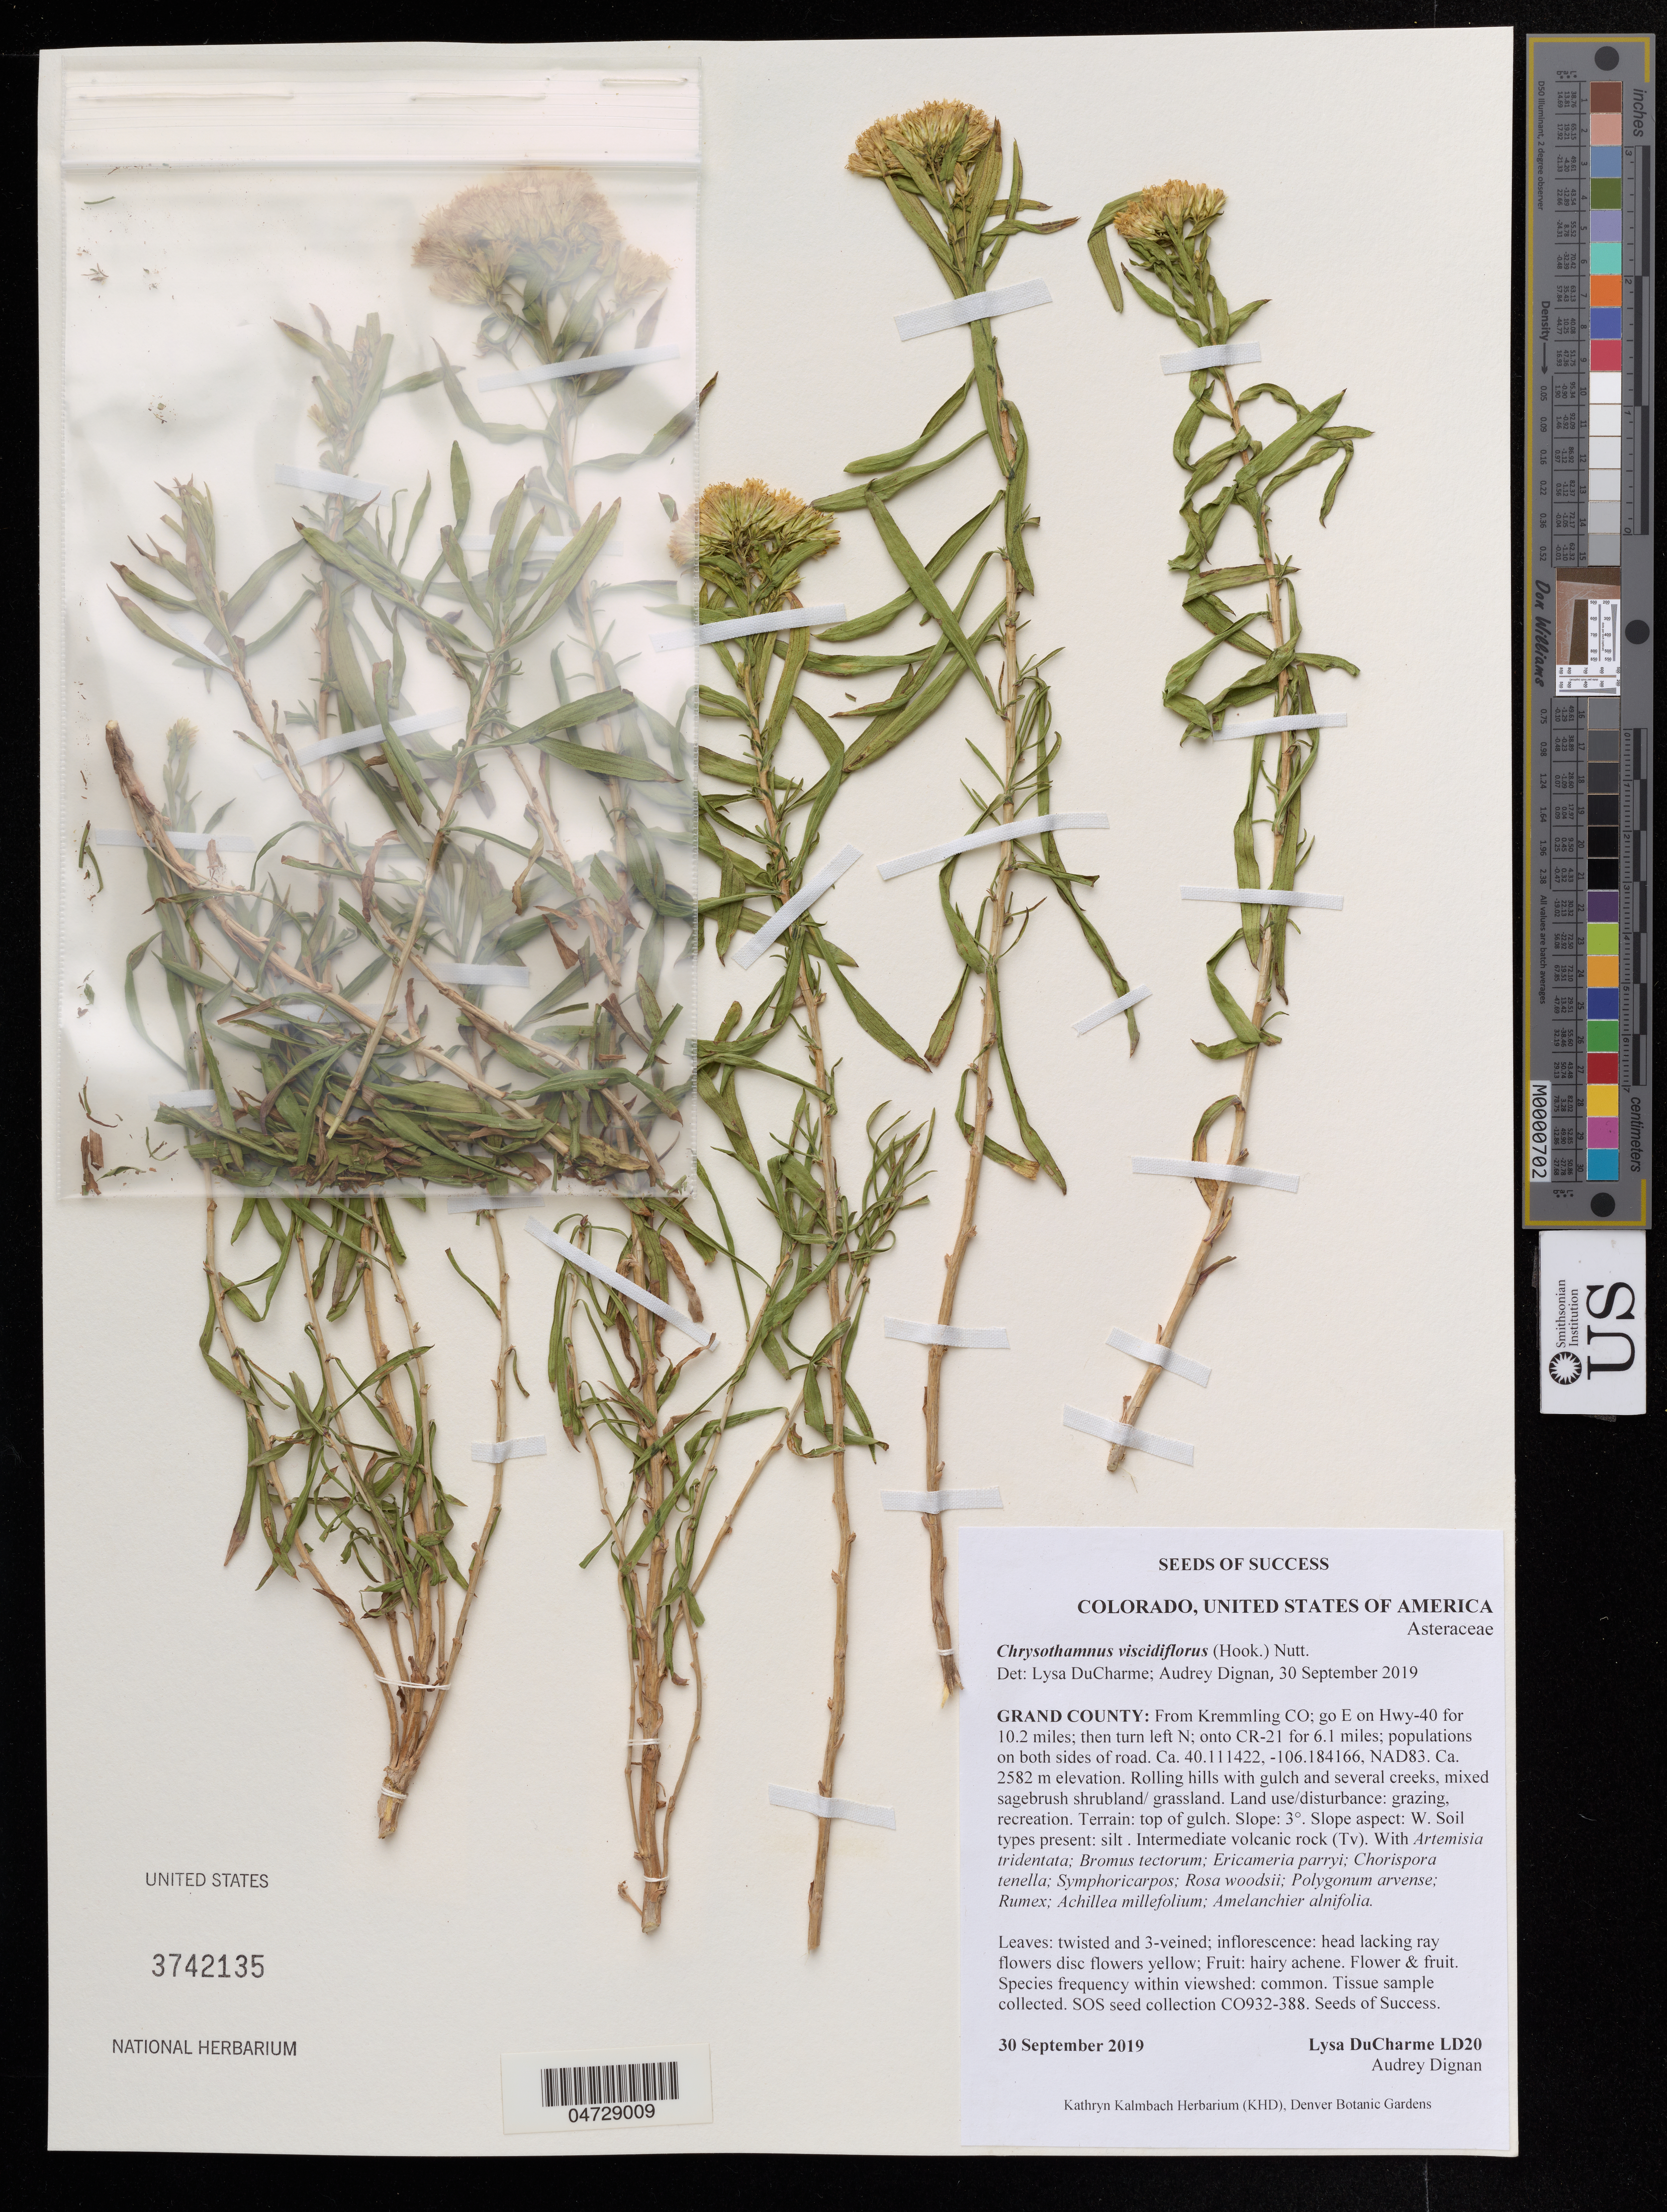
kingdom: Plantae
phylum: Tracheophyta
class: Magnoliopsida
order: Asterales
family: Asteraceae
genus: Chrysothamnus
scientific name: Chrysothamnus viscidiflorus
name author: (Hook.) Nutt.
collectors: L. DuCharme & A. Dignan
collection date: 2019-09-30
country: United States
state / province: Colorado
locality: Grand County: From Kremmling Co; go E on Hwy-40 for 10.2 miles; then turn left N; onto CR-21 for 6.1 miles.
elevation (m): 2582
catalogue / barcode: US 3742135